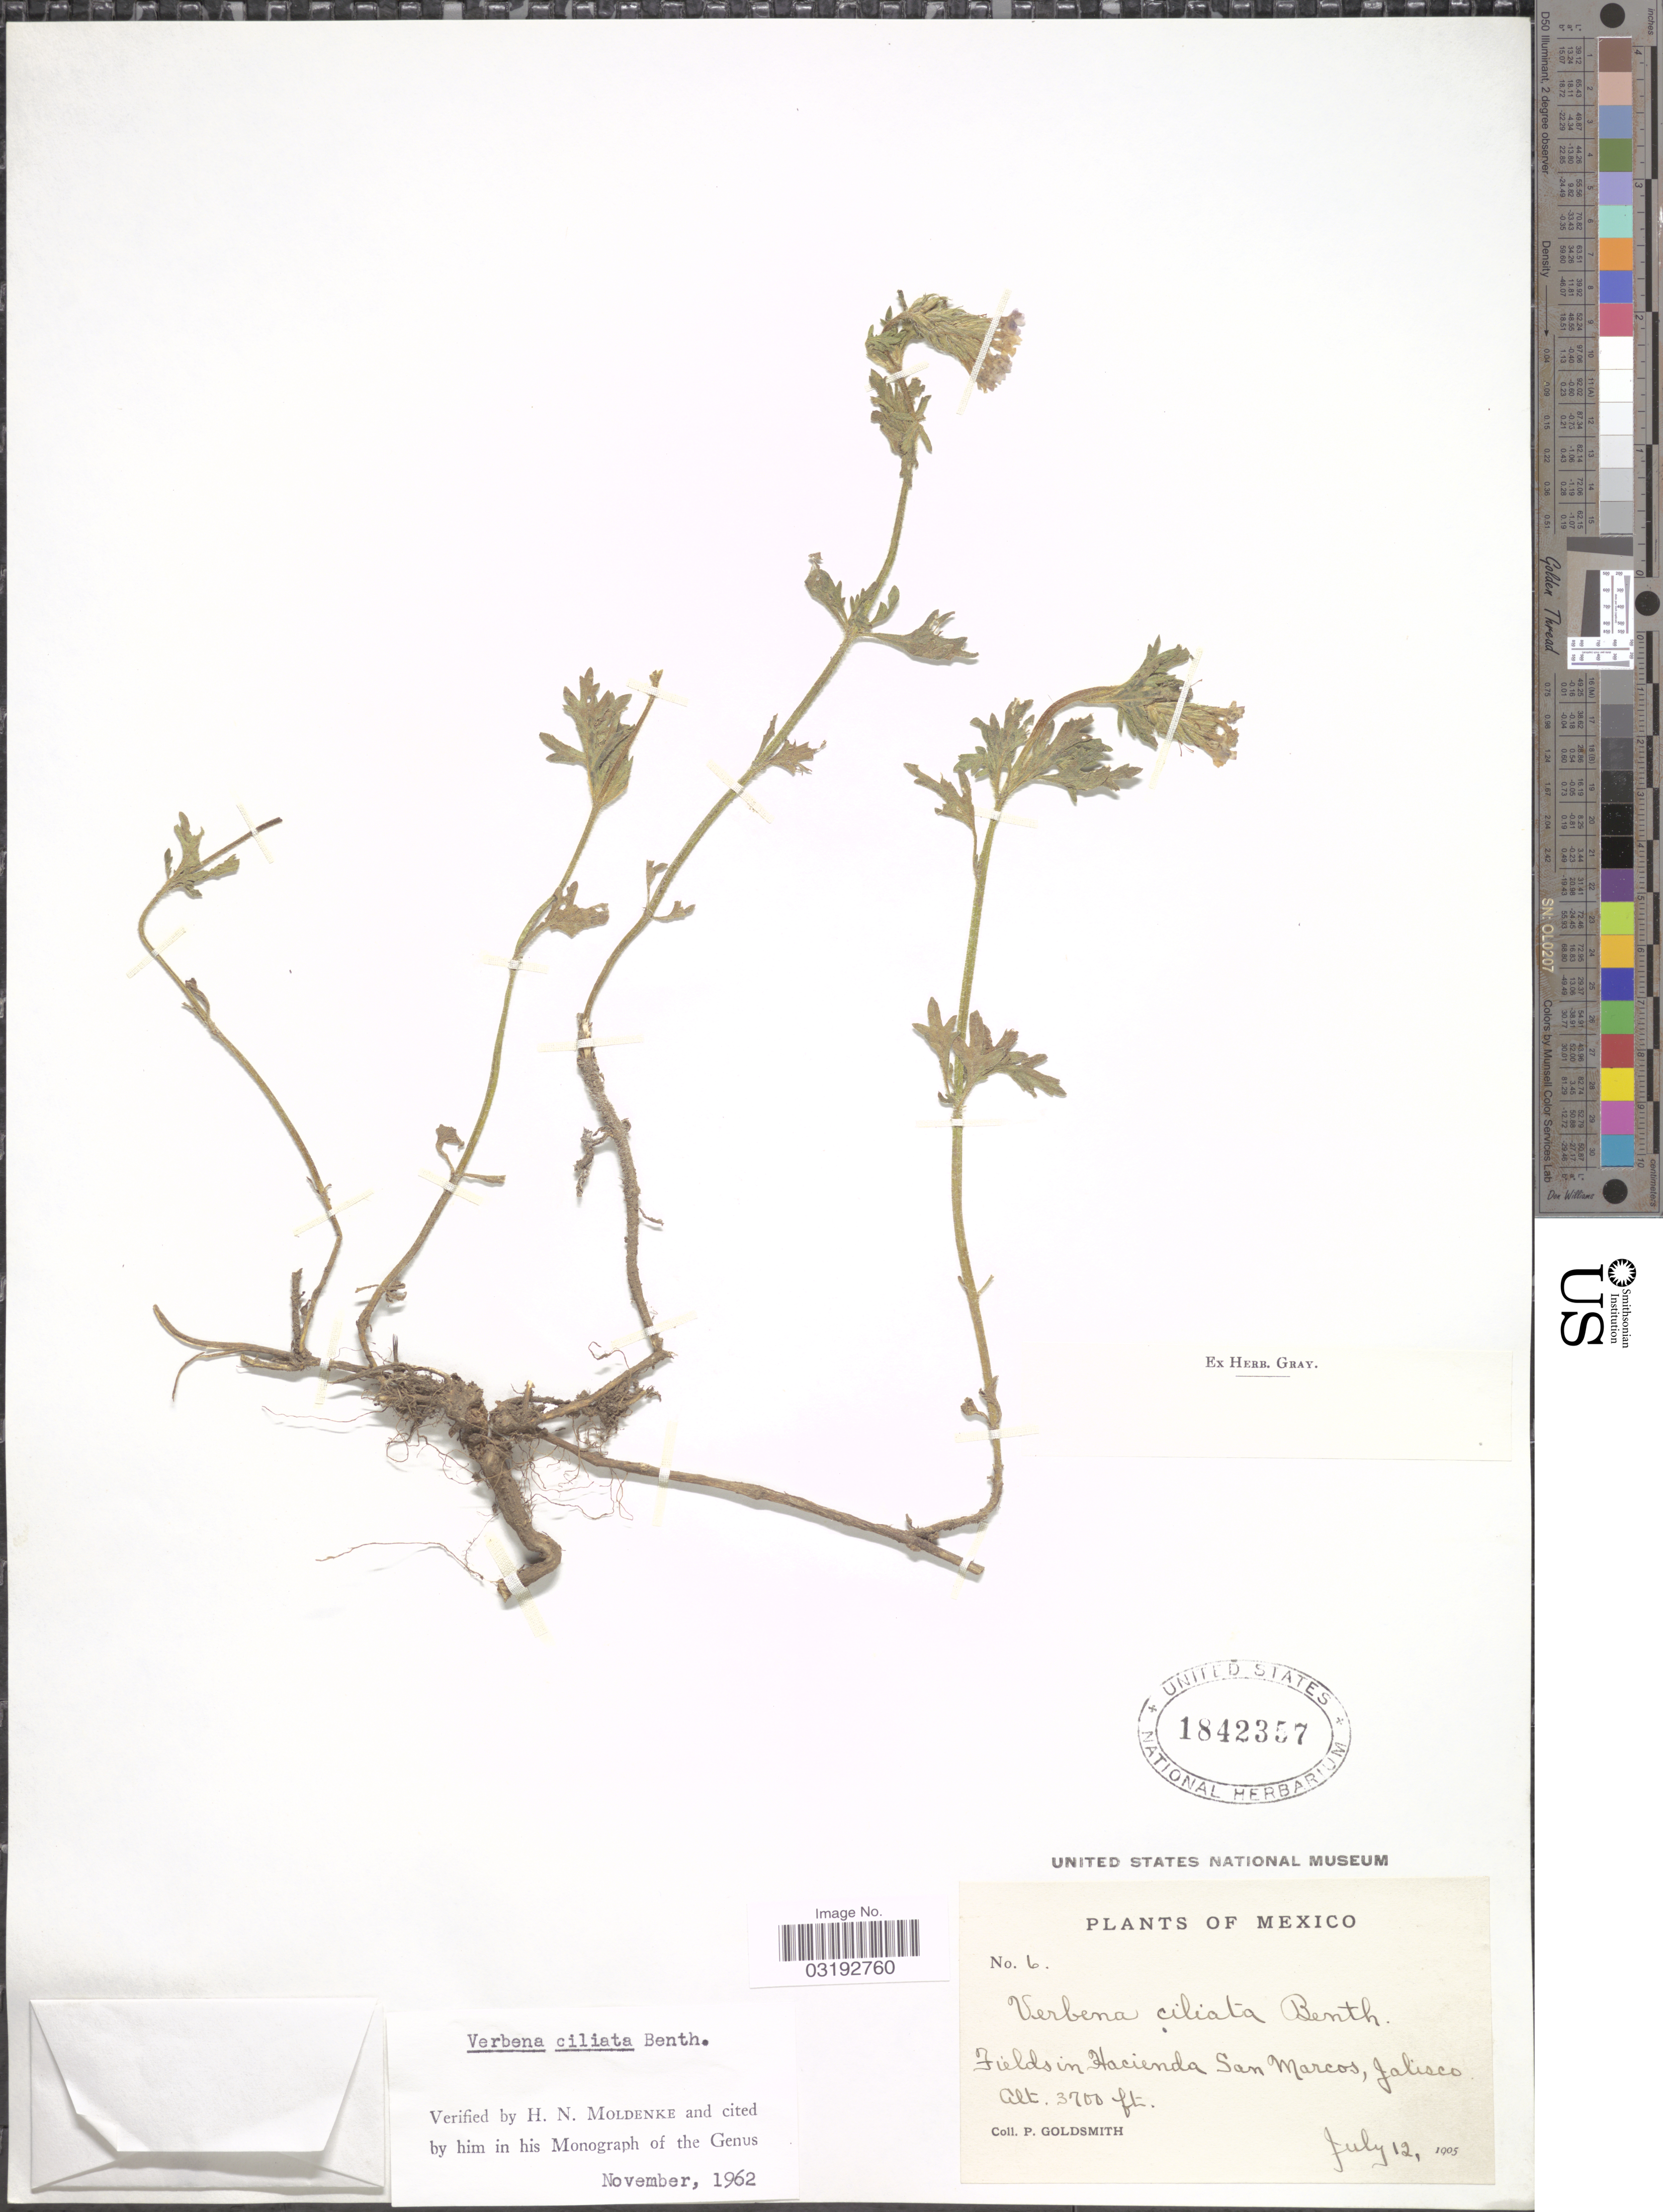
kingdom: Plantae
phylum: Tracheophyta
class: Magnoliopsida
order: Lamiales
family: Verbenaceae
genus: Verbena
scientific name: Verbena ciliata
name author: Benth.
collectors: P. Goldsmith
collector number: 6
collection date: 1905-07-12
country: Mexico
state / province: Jalisco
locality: Fields in Hacienda San Marcos.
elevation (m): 1128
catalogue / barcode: US 1842357